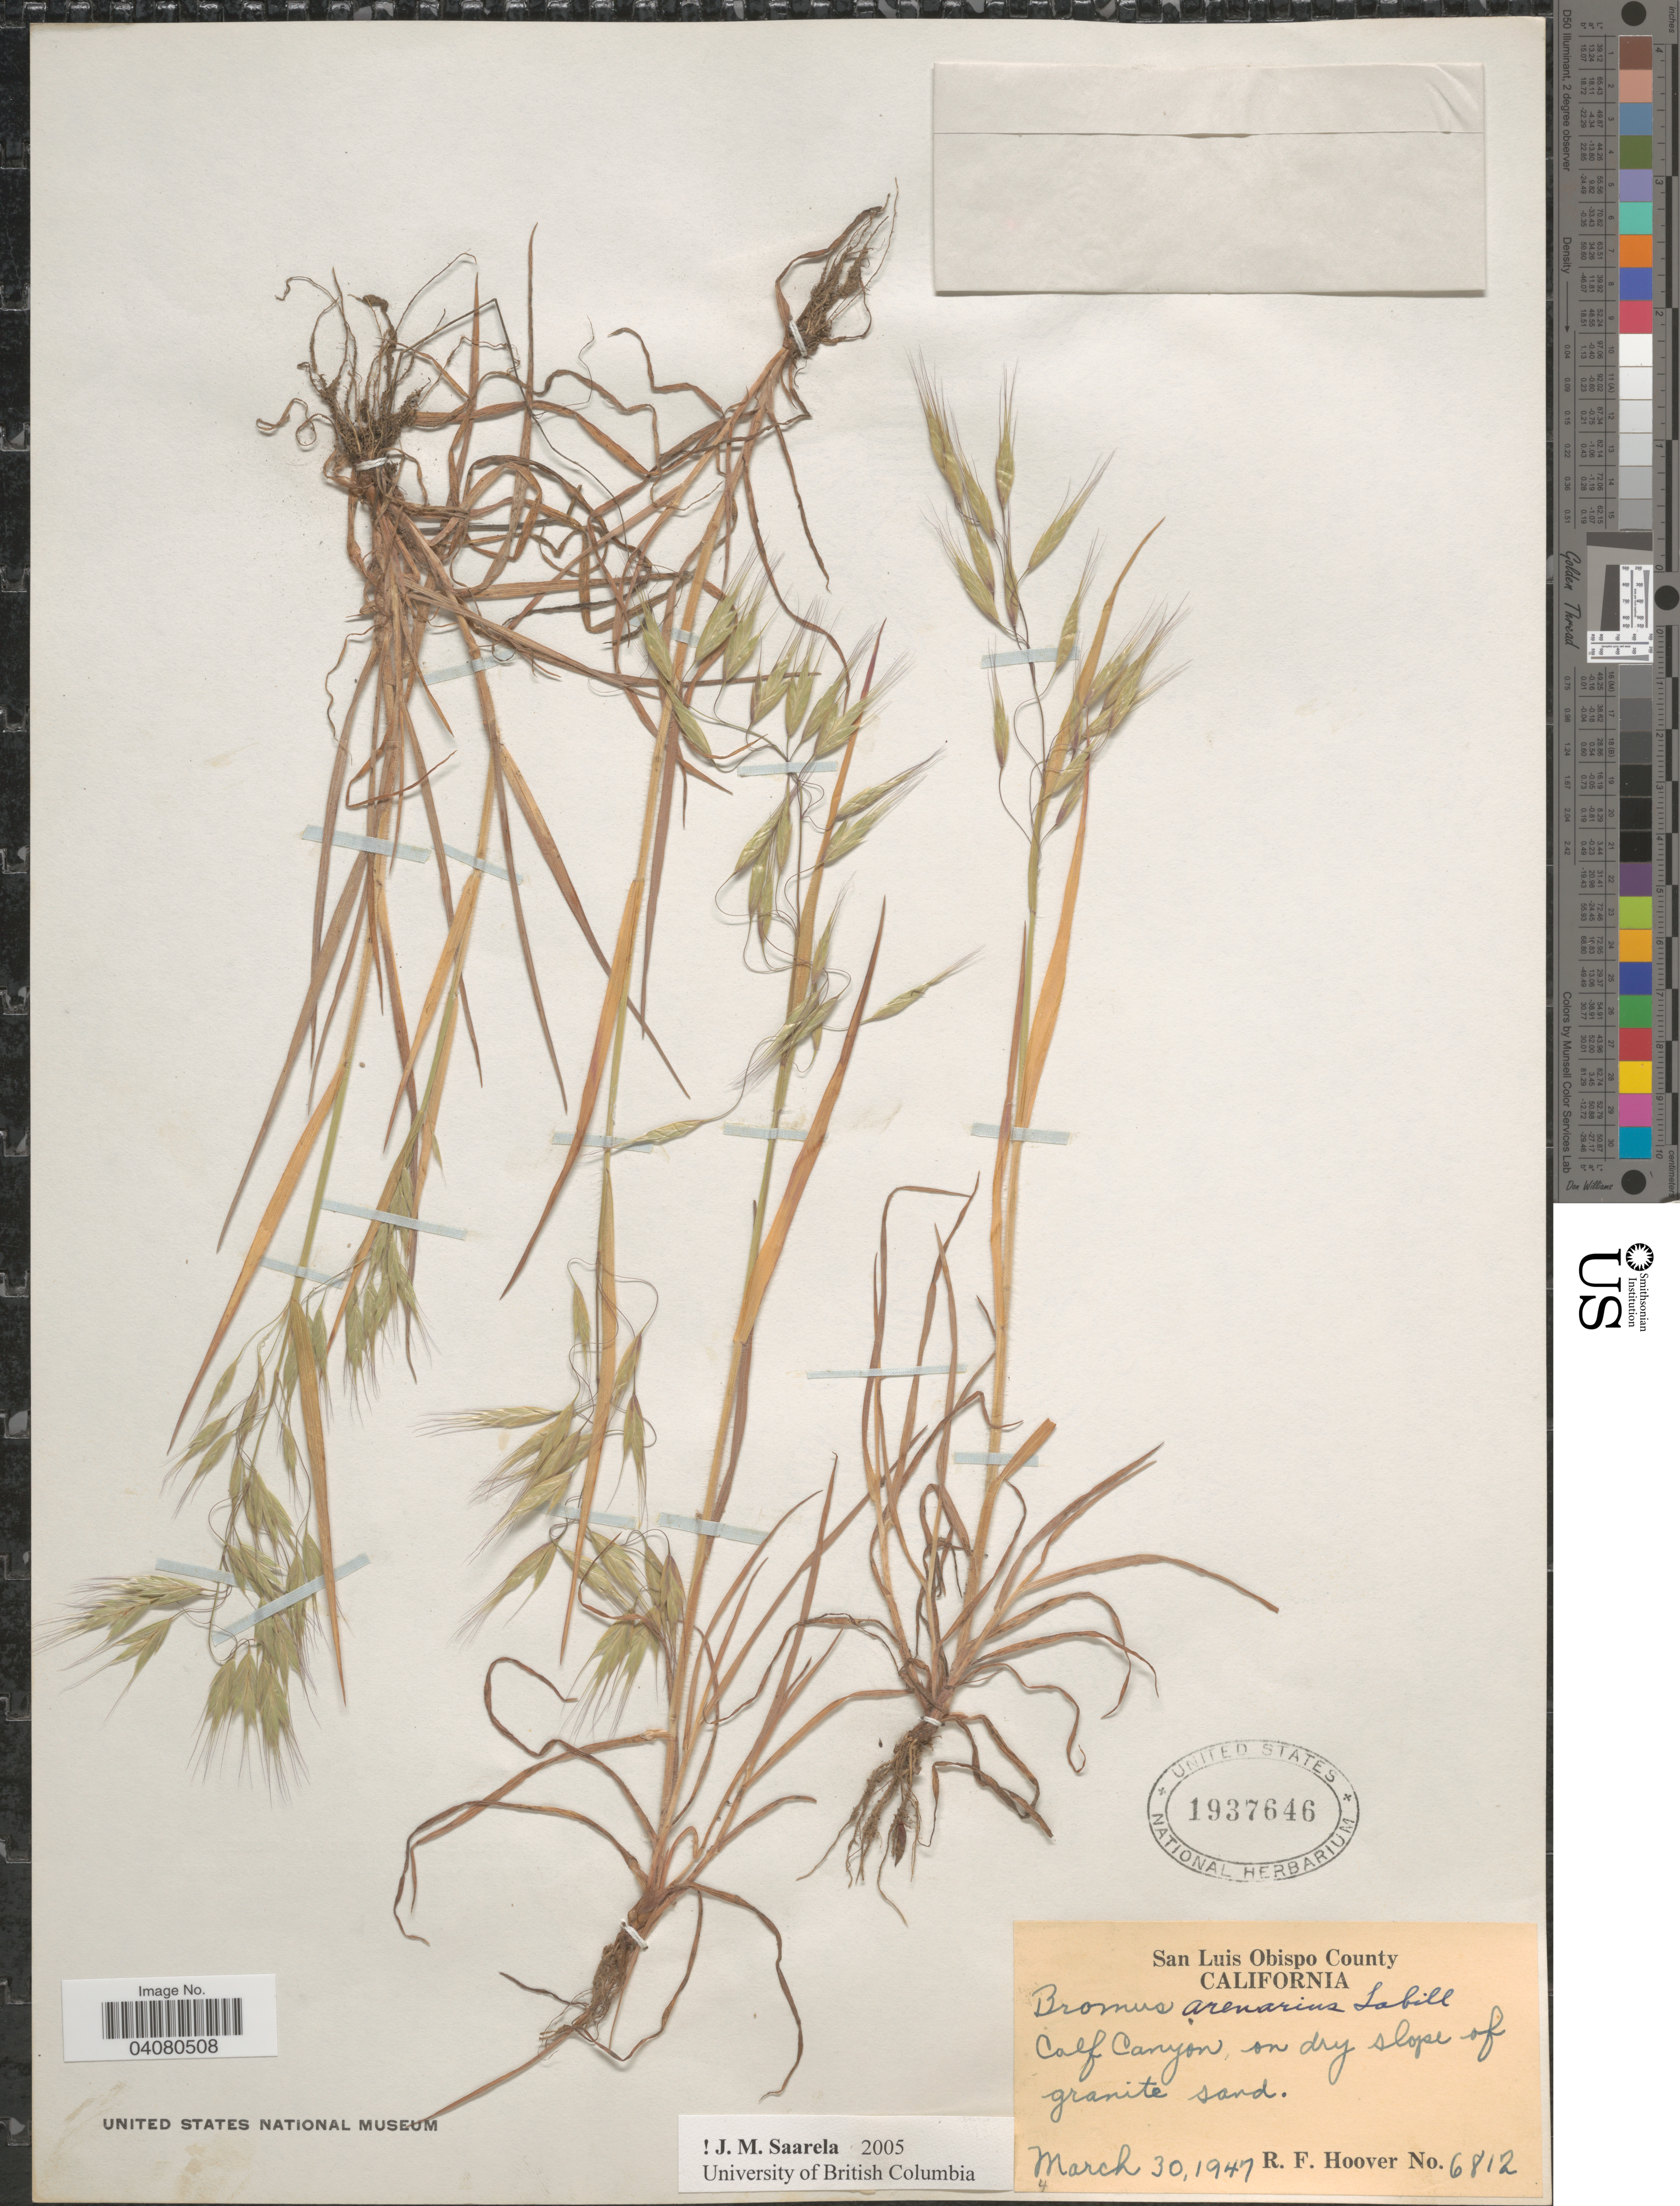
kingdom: Plantae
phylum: Tracheophyta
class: Liliopsida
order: Poales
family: Poaceae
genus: Bromus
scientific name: Bromus arizonicus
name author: (Shear) Stebbins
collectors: R. F. Hoover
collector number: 6812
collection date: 1947-03-30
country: United States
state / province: California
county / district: San Luis Obispo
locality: San Luis Obispo County. Calf Canyon,on dry slope of granite sand.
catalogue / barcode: US 1937646